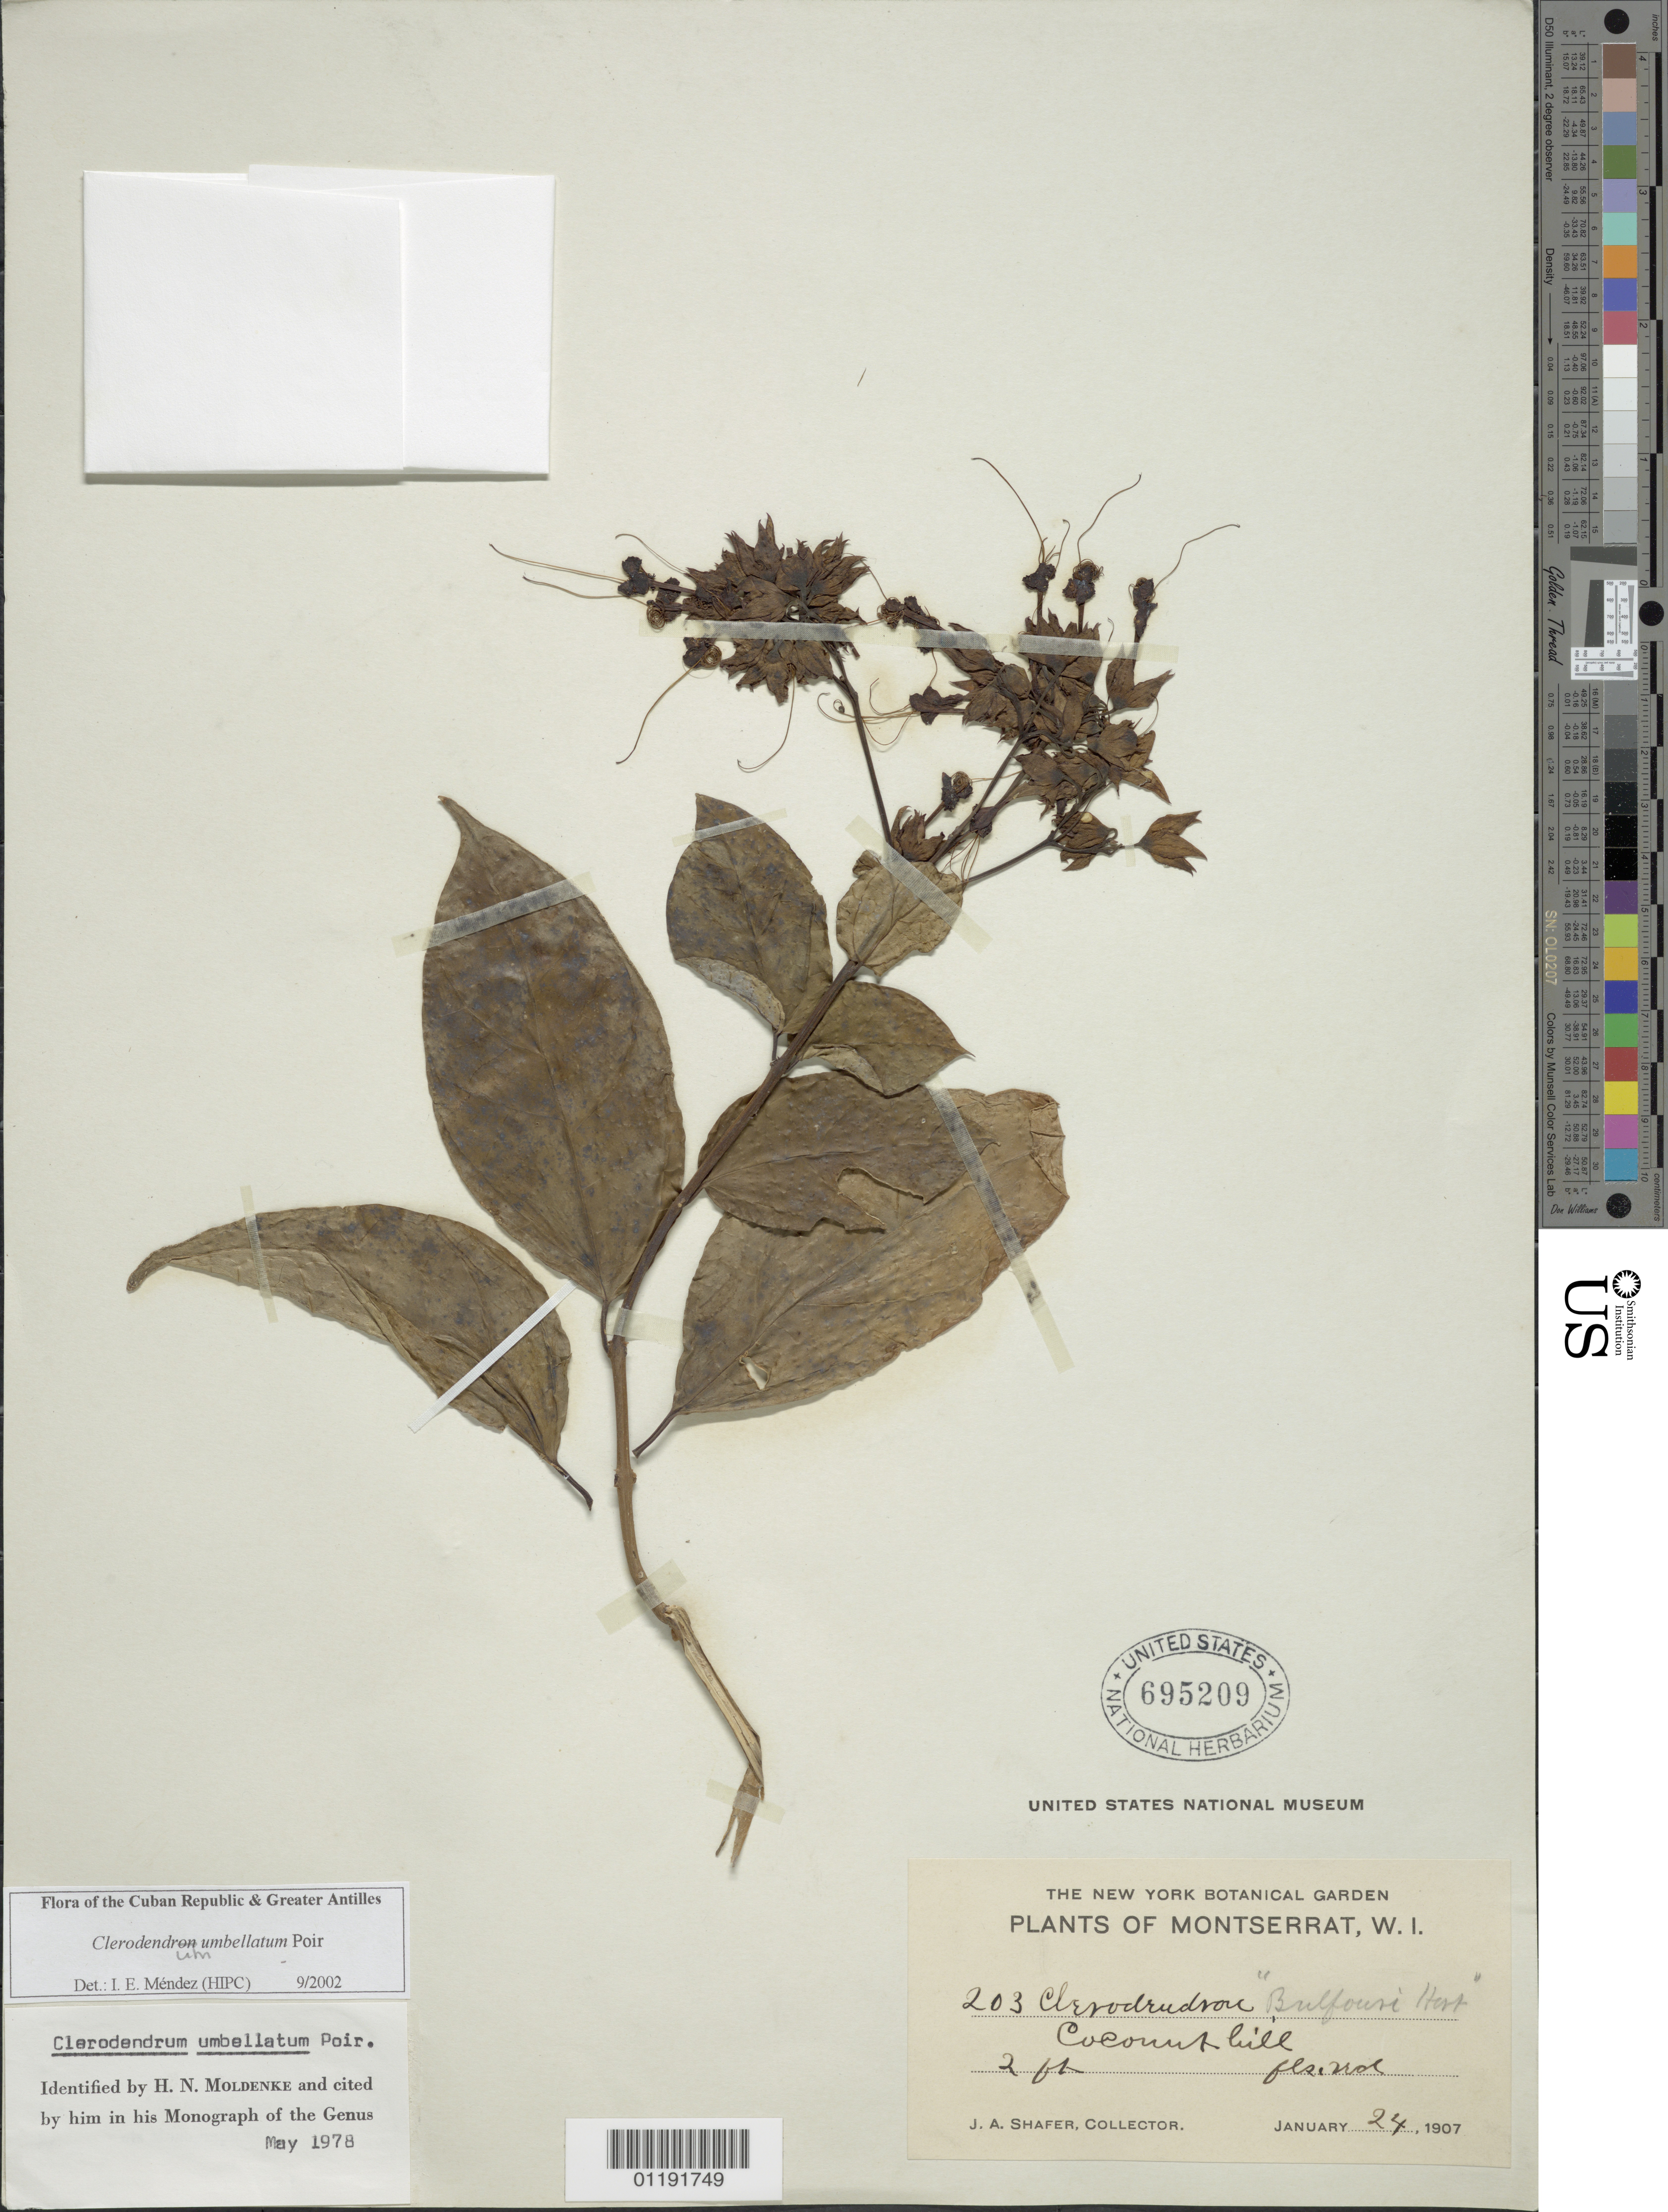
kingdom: Plantae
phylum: Tracheophyta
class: Magnoliopsida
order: Lamiales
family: Lamiaceae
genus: Clerodendrum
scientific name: Clerodendrum umbellatum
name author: Poir.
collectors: J. A. Shafer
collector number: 203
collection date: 1907-01-24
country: Montserrat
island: Montserrat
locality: Coconut hill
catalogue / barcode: US 695209